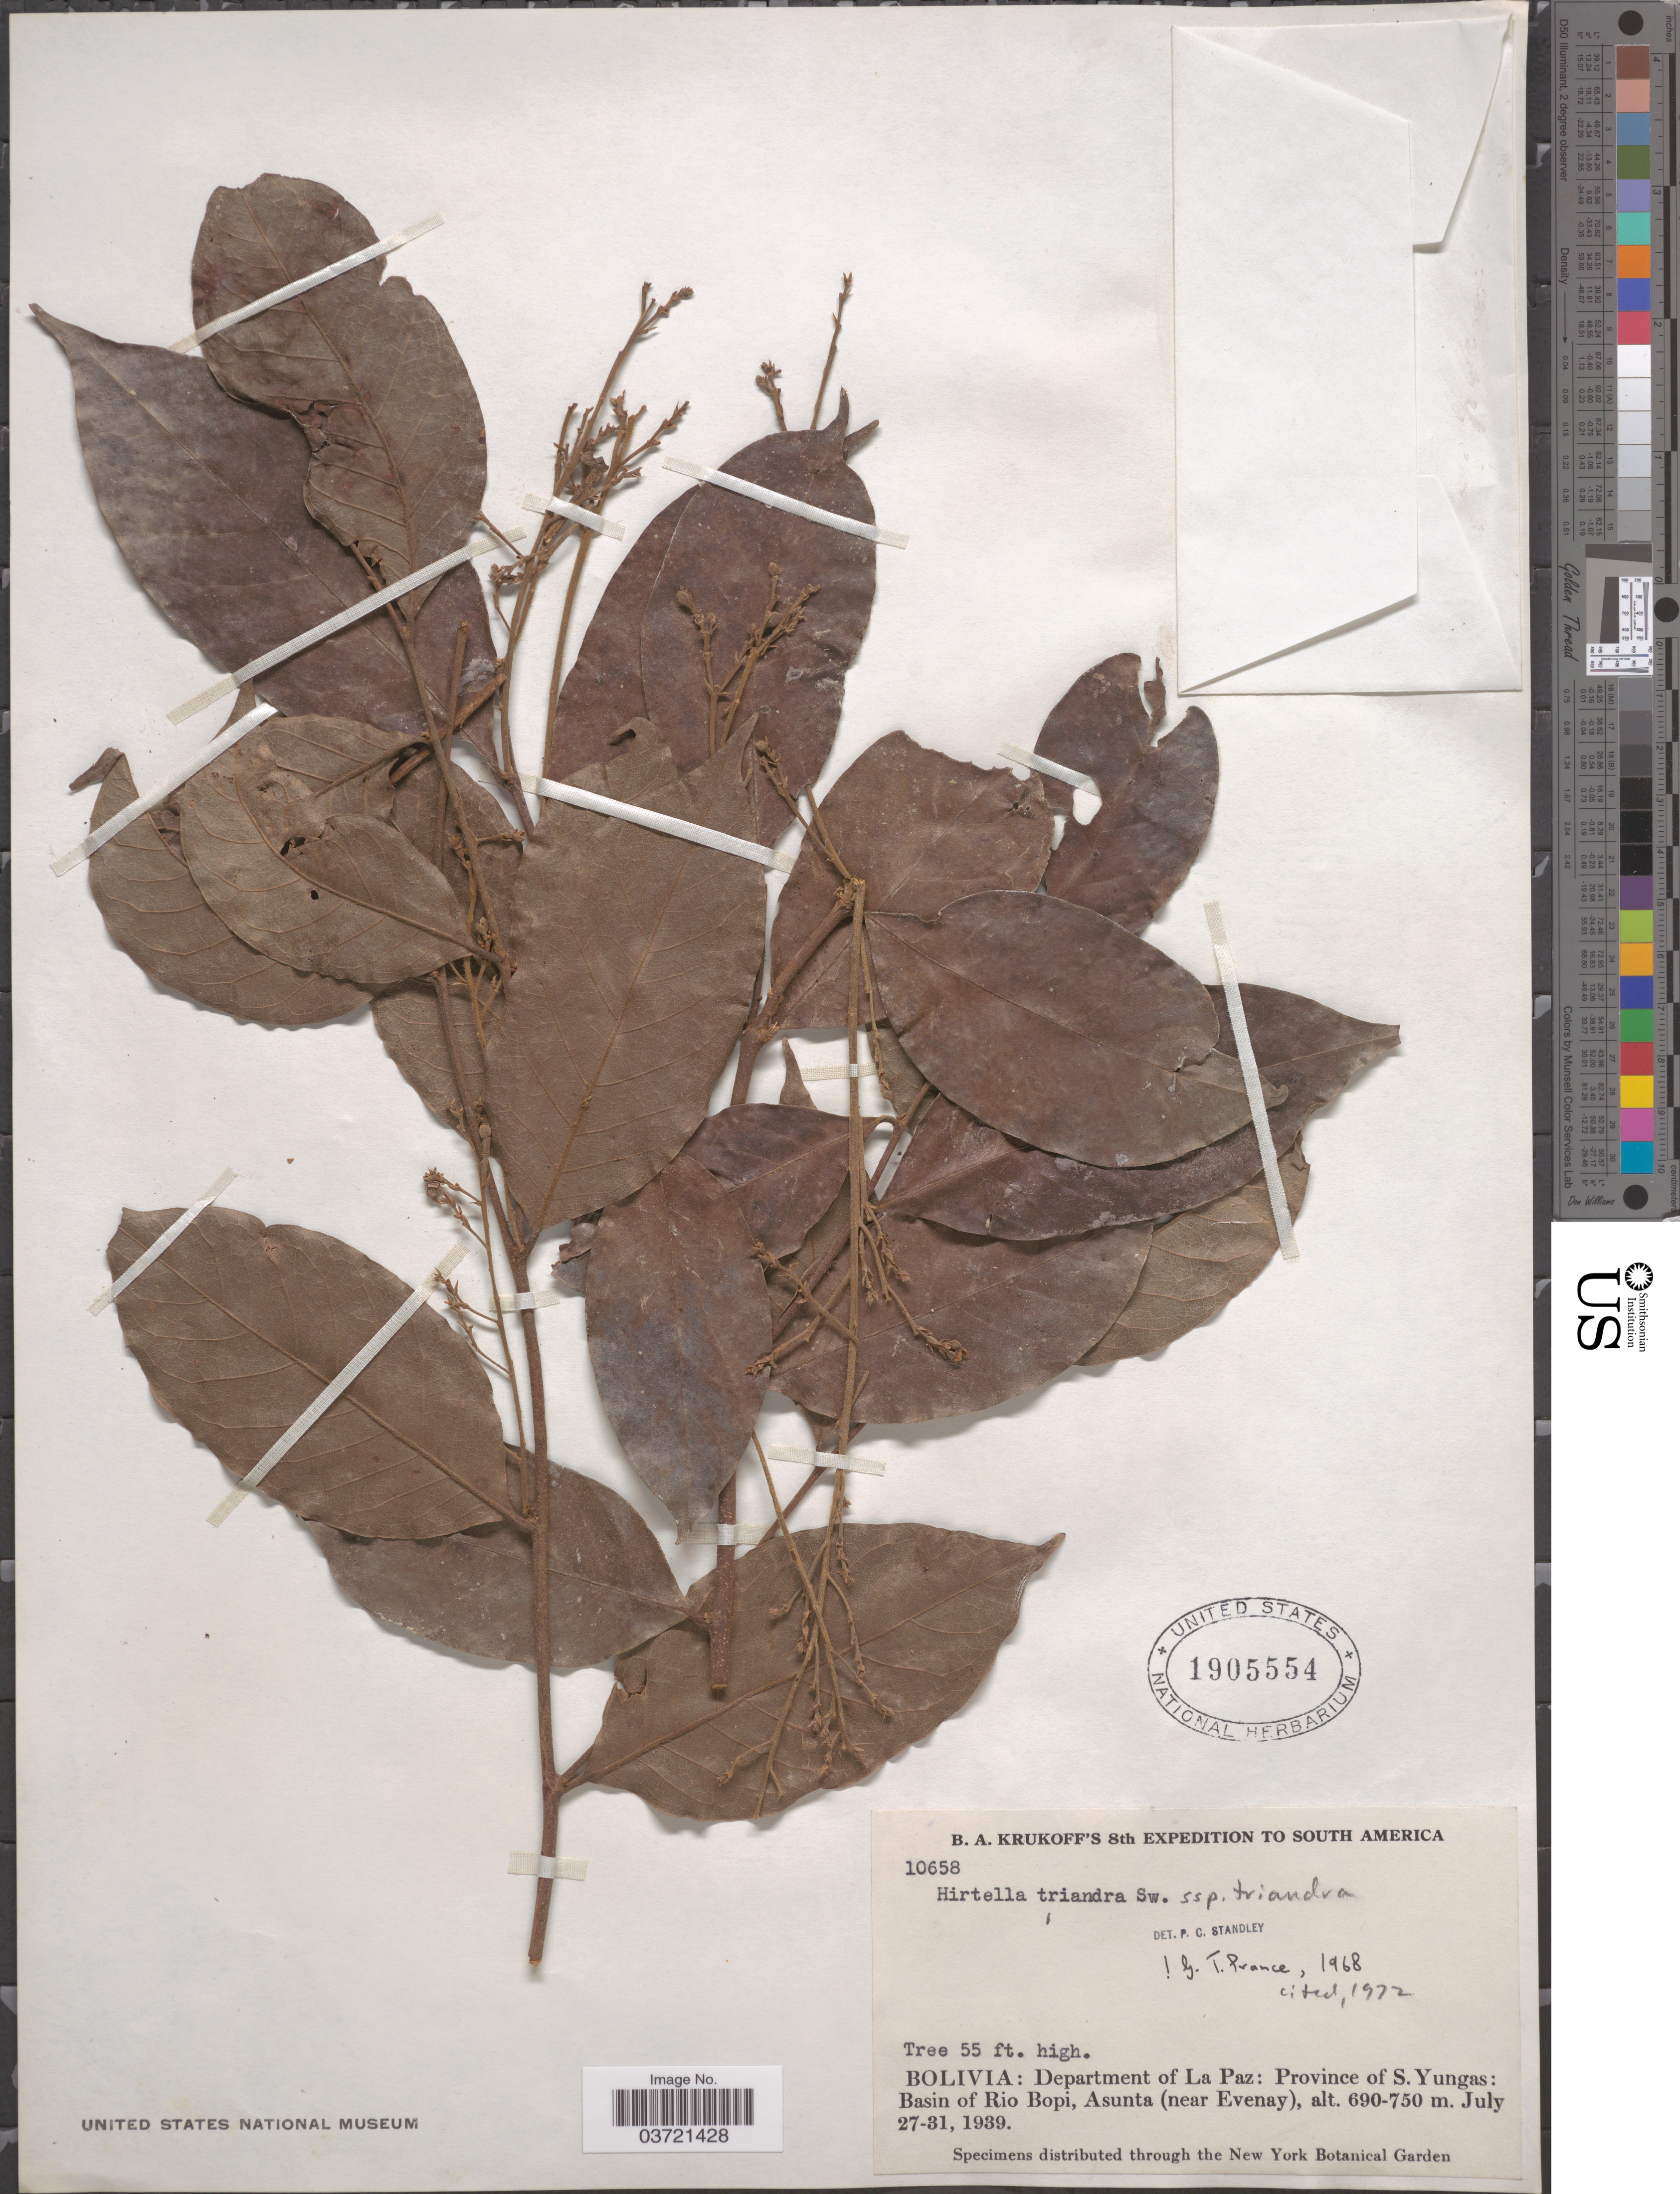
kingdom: Plantae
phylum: Tracheophyta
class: Magnoliopsida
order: Malpighiales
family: Chrysobalanaceae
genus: Hirtella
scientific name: Hirtella triandra subsp. triandra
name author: Sw.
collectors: B. A. Krukoff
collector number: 10658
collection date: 1939-07-27/1939-07-31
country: Bolivia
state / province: La Paz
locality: Department of La Paz: Province of S. Yungas: Basin of Rio Bopi, Asunta (near Evenay).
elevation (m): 690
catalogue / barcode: US 1905554